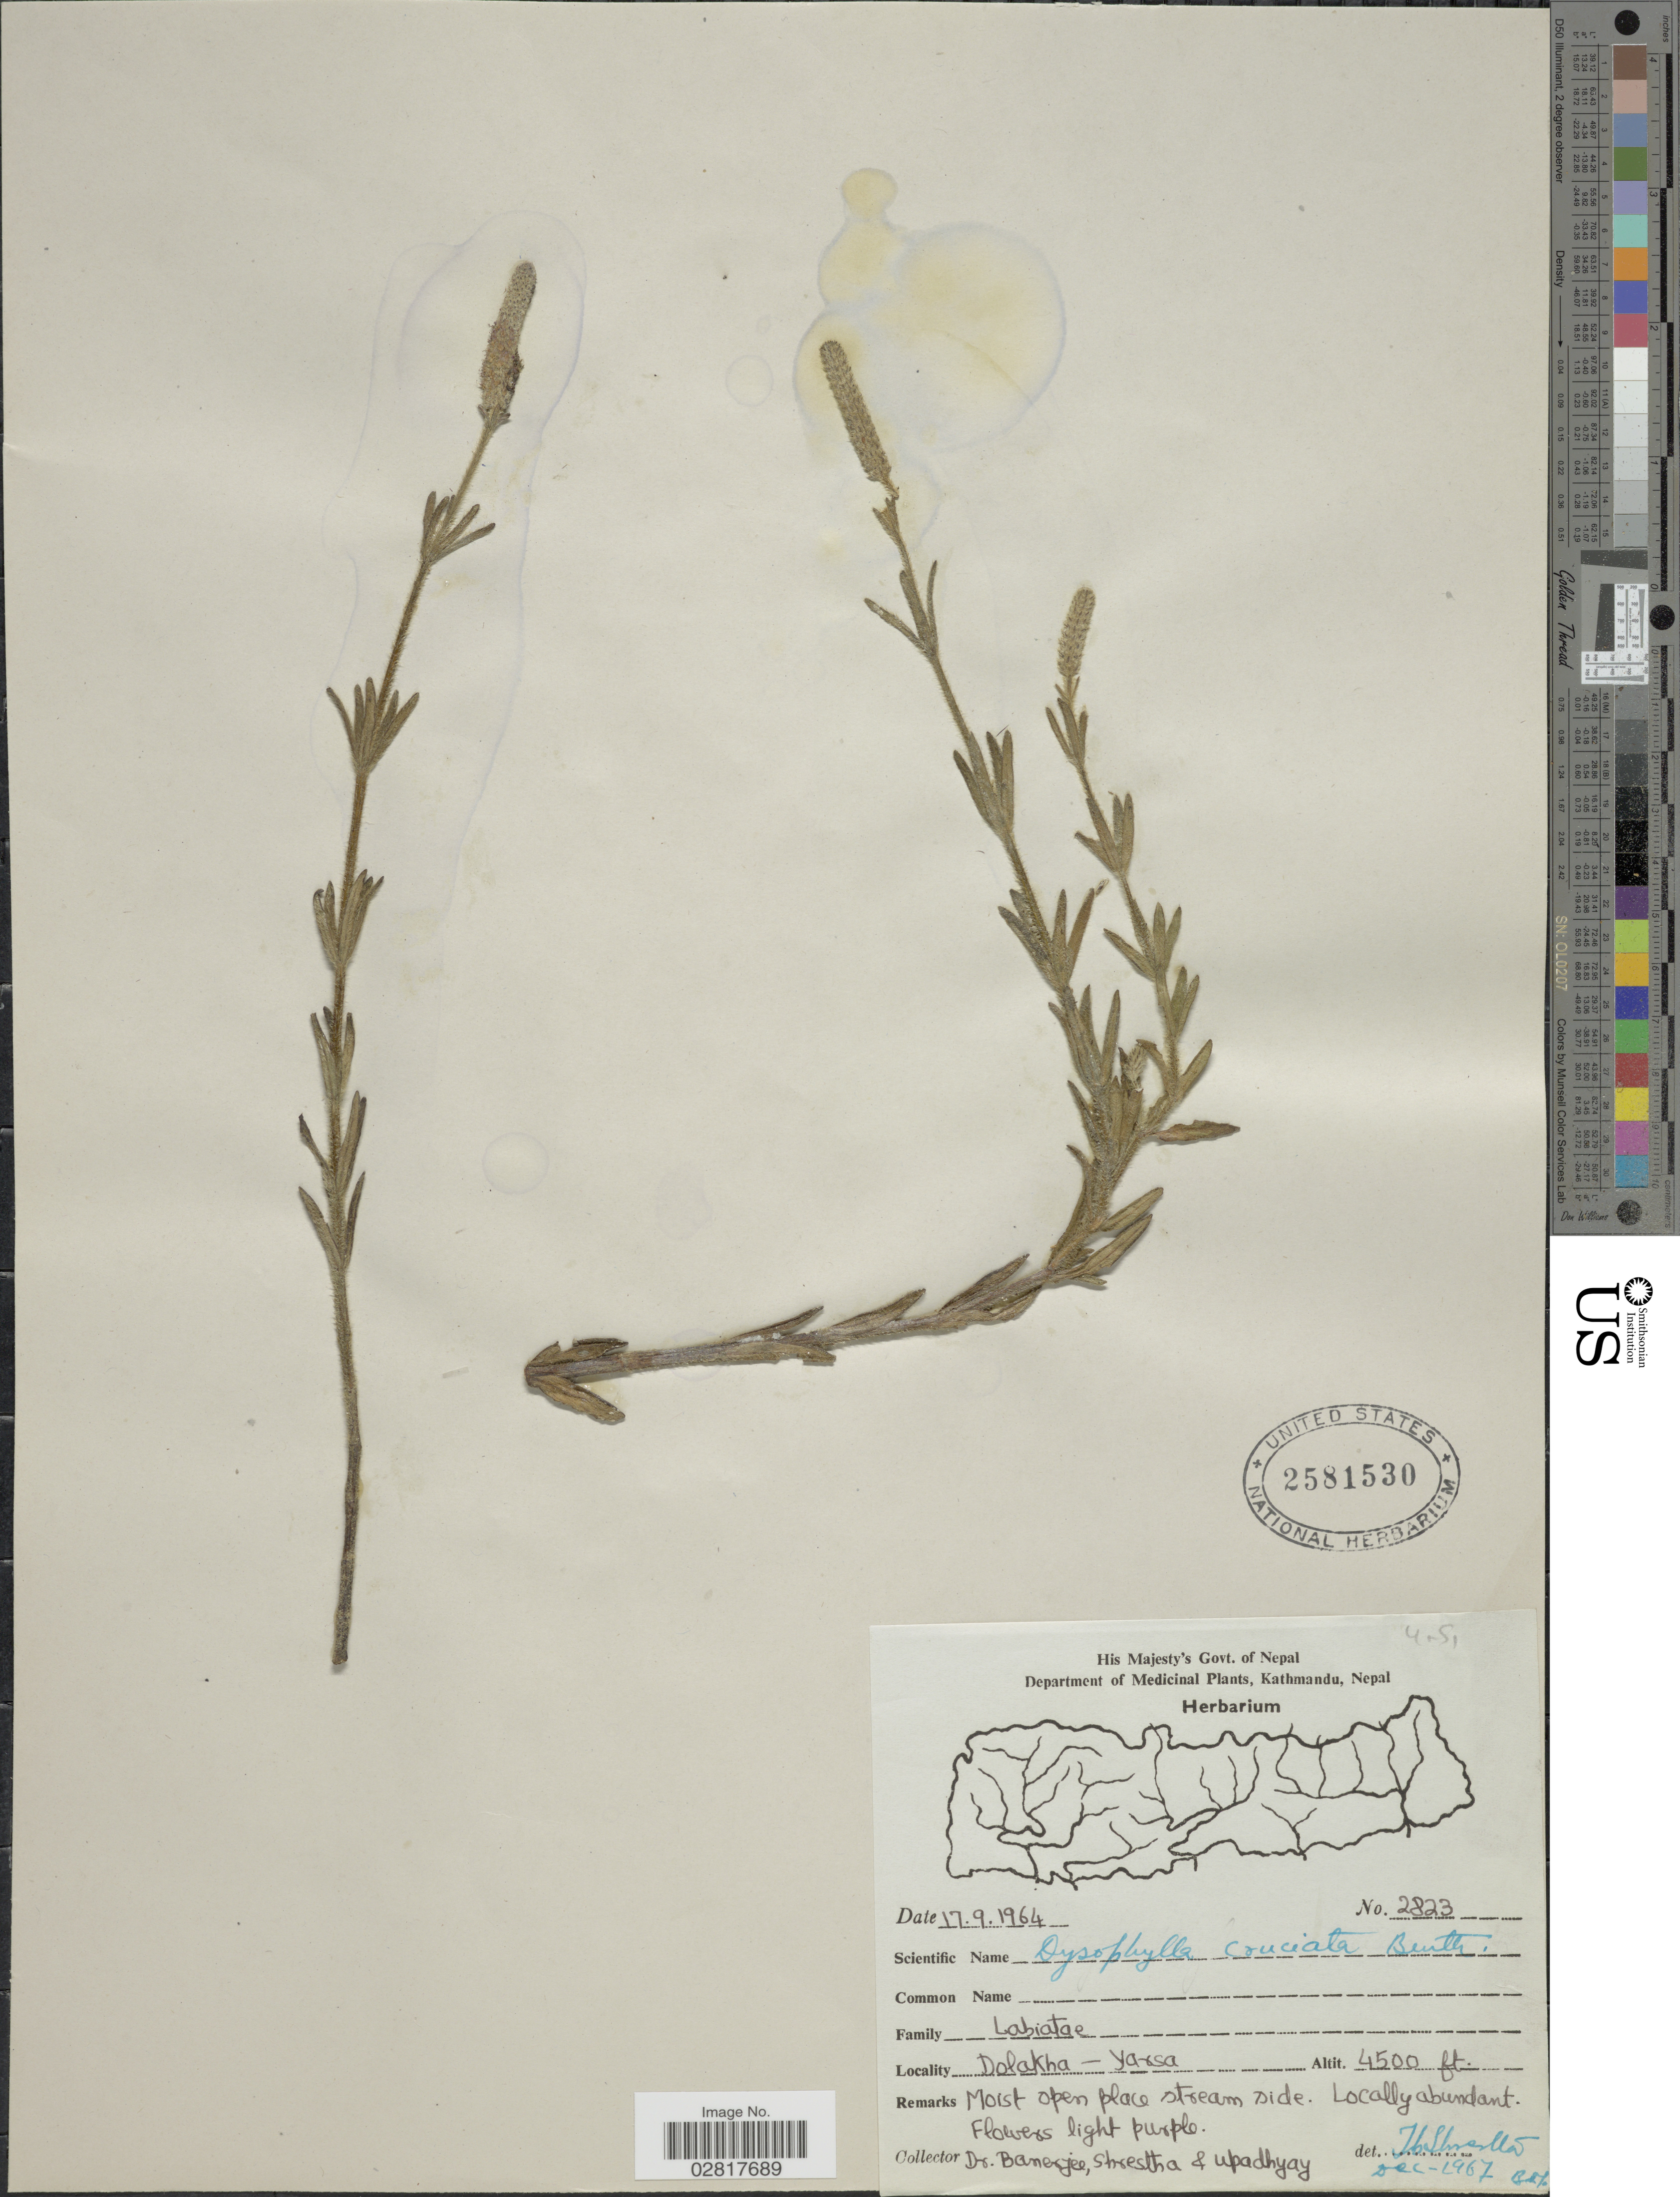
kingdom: Plantae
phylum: Tracheophyta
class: Magnoliopsida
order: Lamiales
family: Lamiaceae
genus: Pogostemon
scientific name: Pogostemon cruciatus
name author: (Benth.) Kuntze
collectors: -. Banerjee, -. Shrestha & Upadhyay, --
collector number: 2823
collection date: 1964-09-17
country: Nepal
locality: Dolakha-Yarsa.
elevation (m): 1372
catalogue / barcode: US 2581530